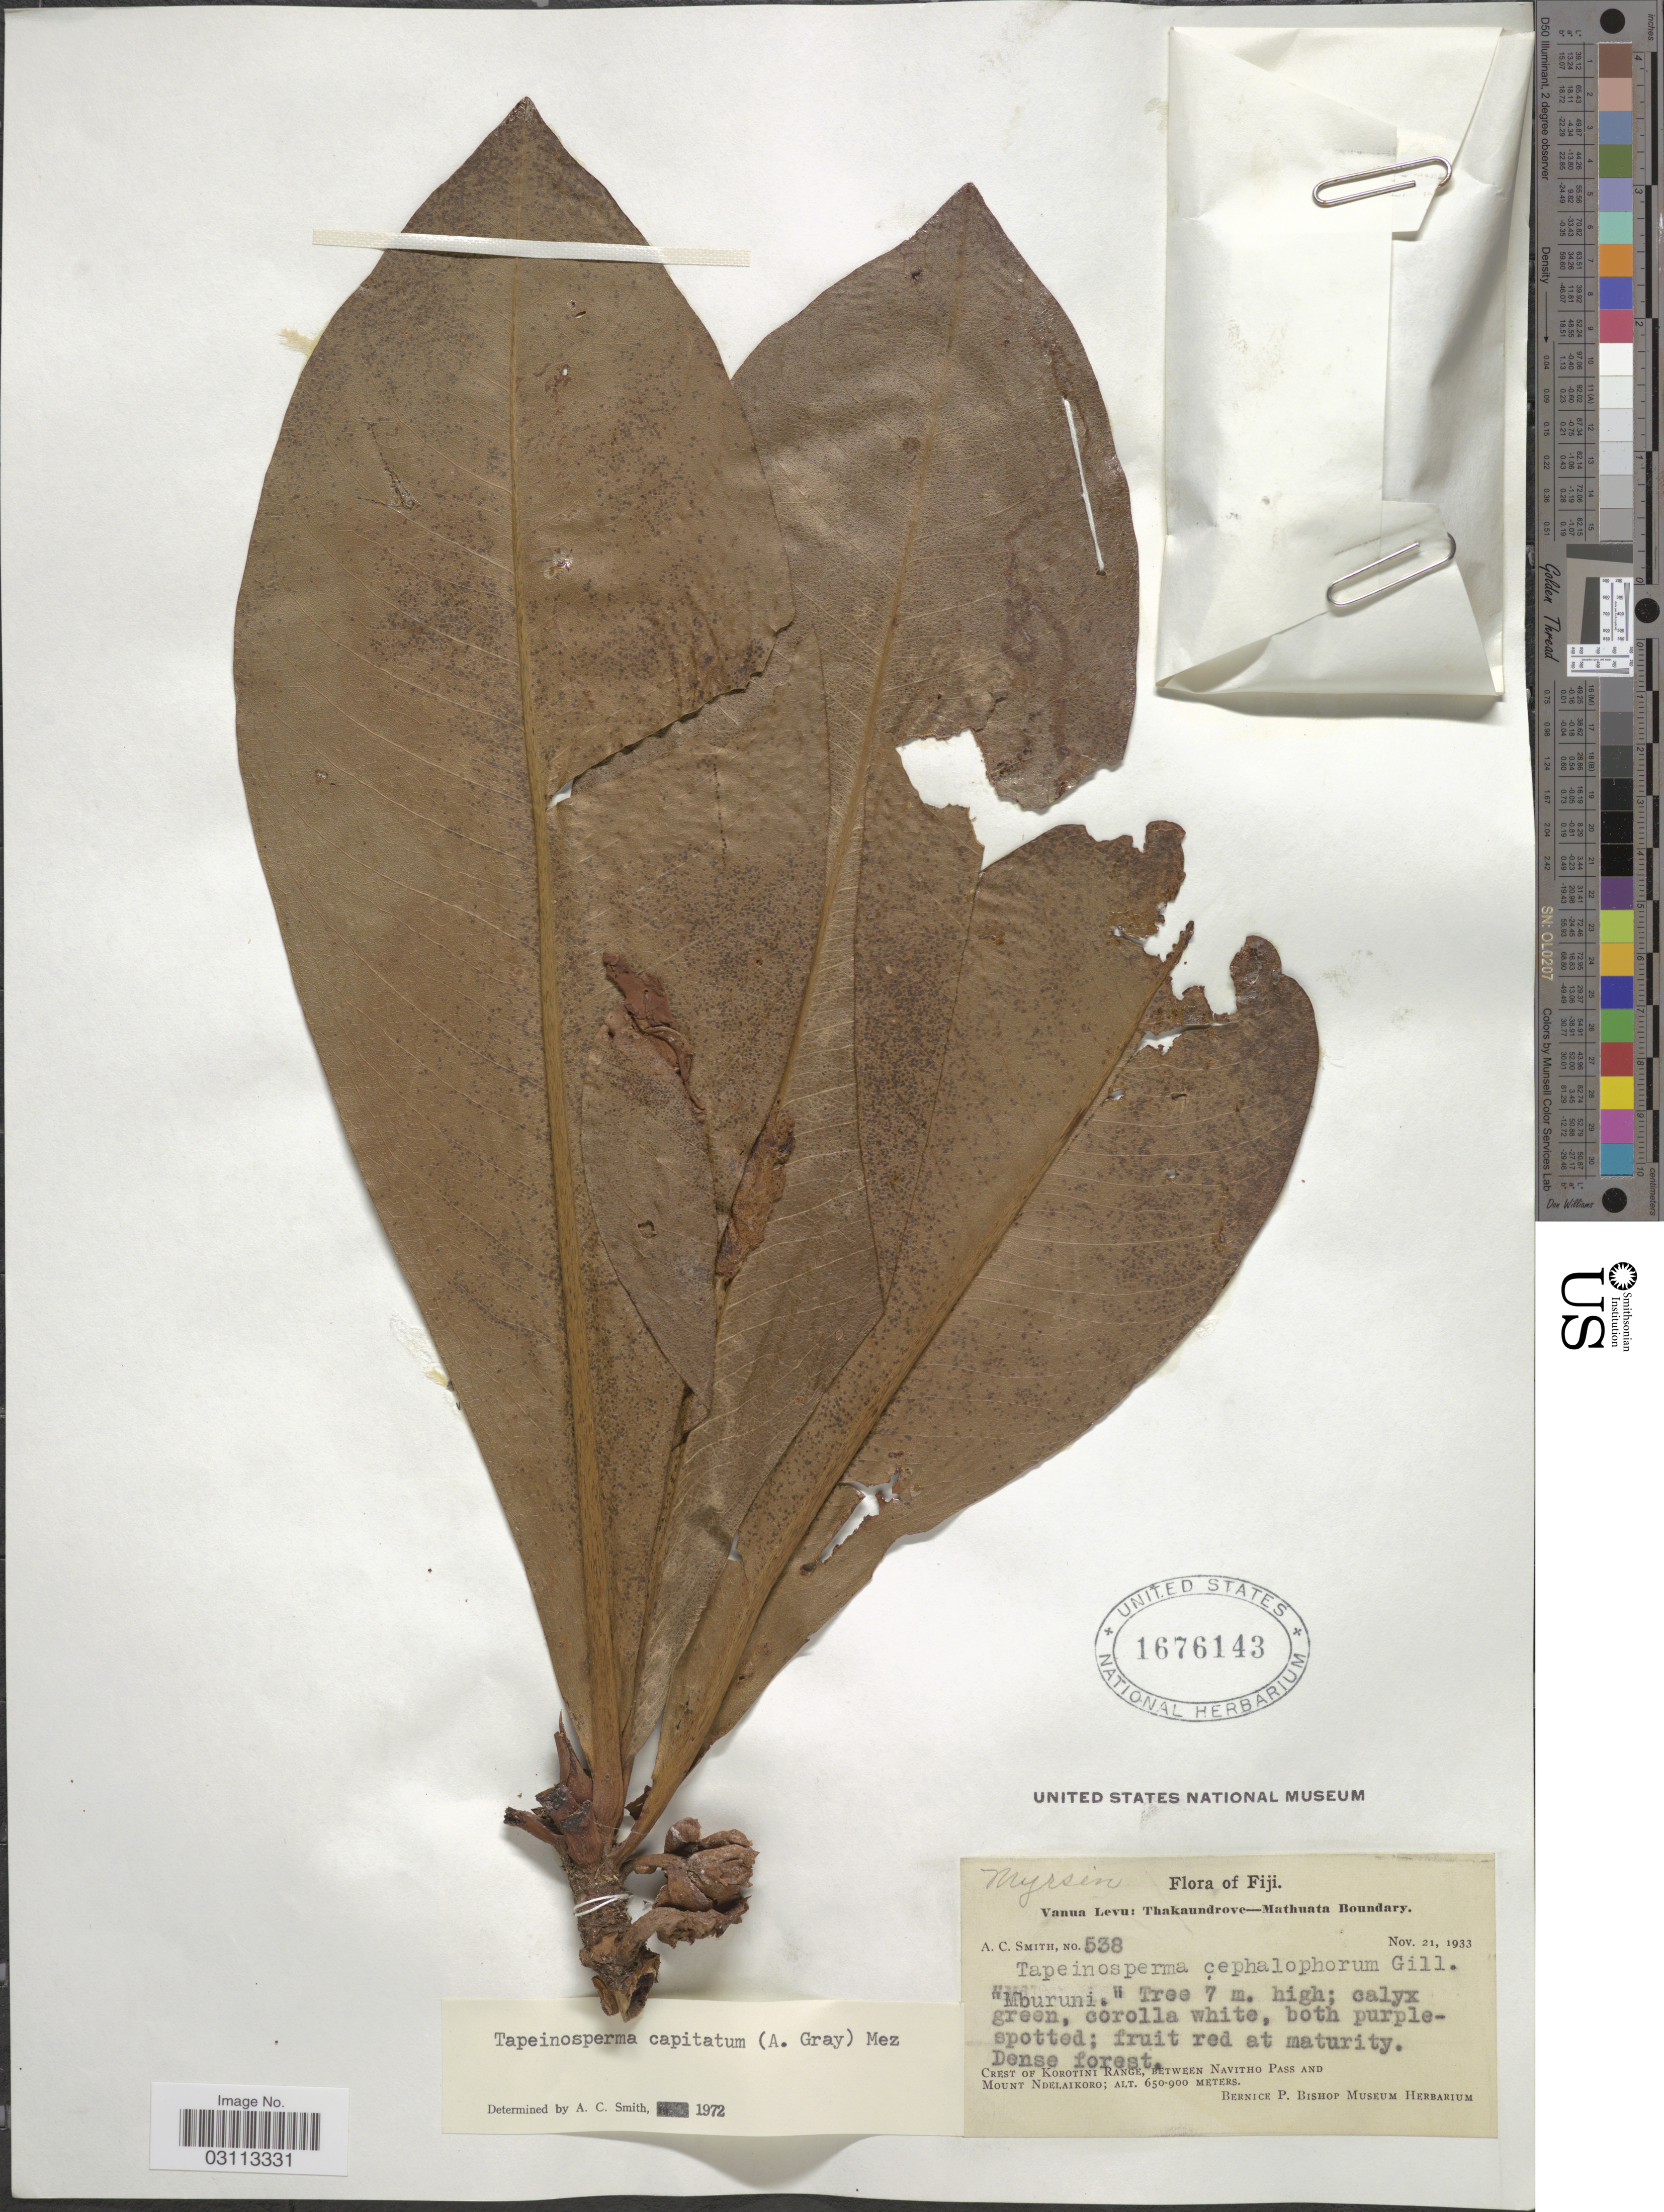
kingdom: Plantae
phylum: Tracheophyta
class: Magnoliopsida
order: Ericales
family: Primulaceae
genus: Tapeinosperma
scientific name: Tapeinosperma capitatum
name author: (A. Gray) Mez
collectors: A. C. Smith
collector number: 538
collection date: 1933-11-21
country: Fiji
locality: Vanua Levu: Thakaundrove-Mathuata Boundary. Crest of Korotini Range, between Navitho Pass and Mount Ndelaikoro.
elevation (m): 650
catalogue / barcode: US 1676143